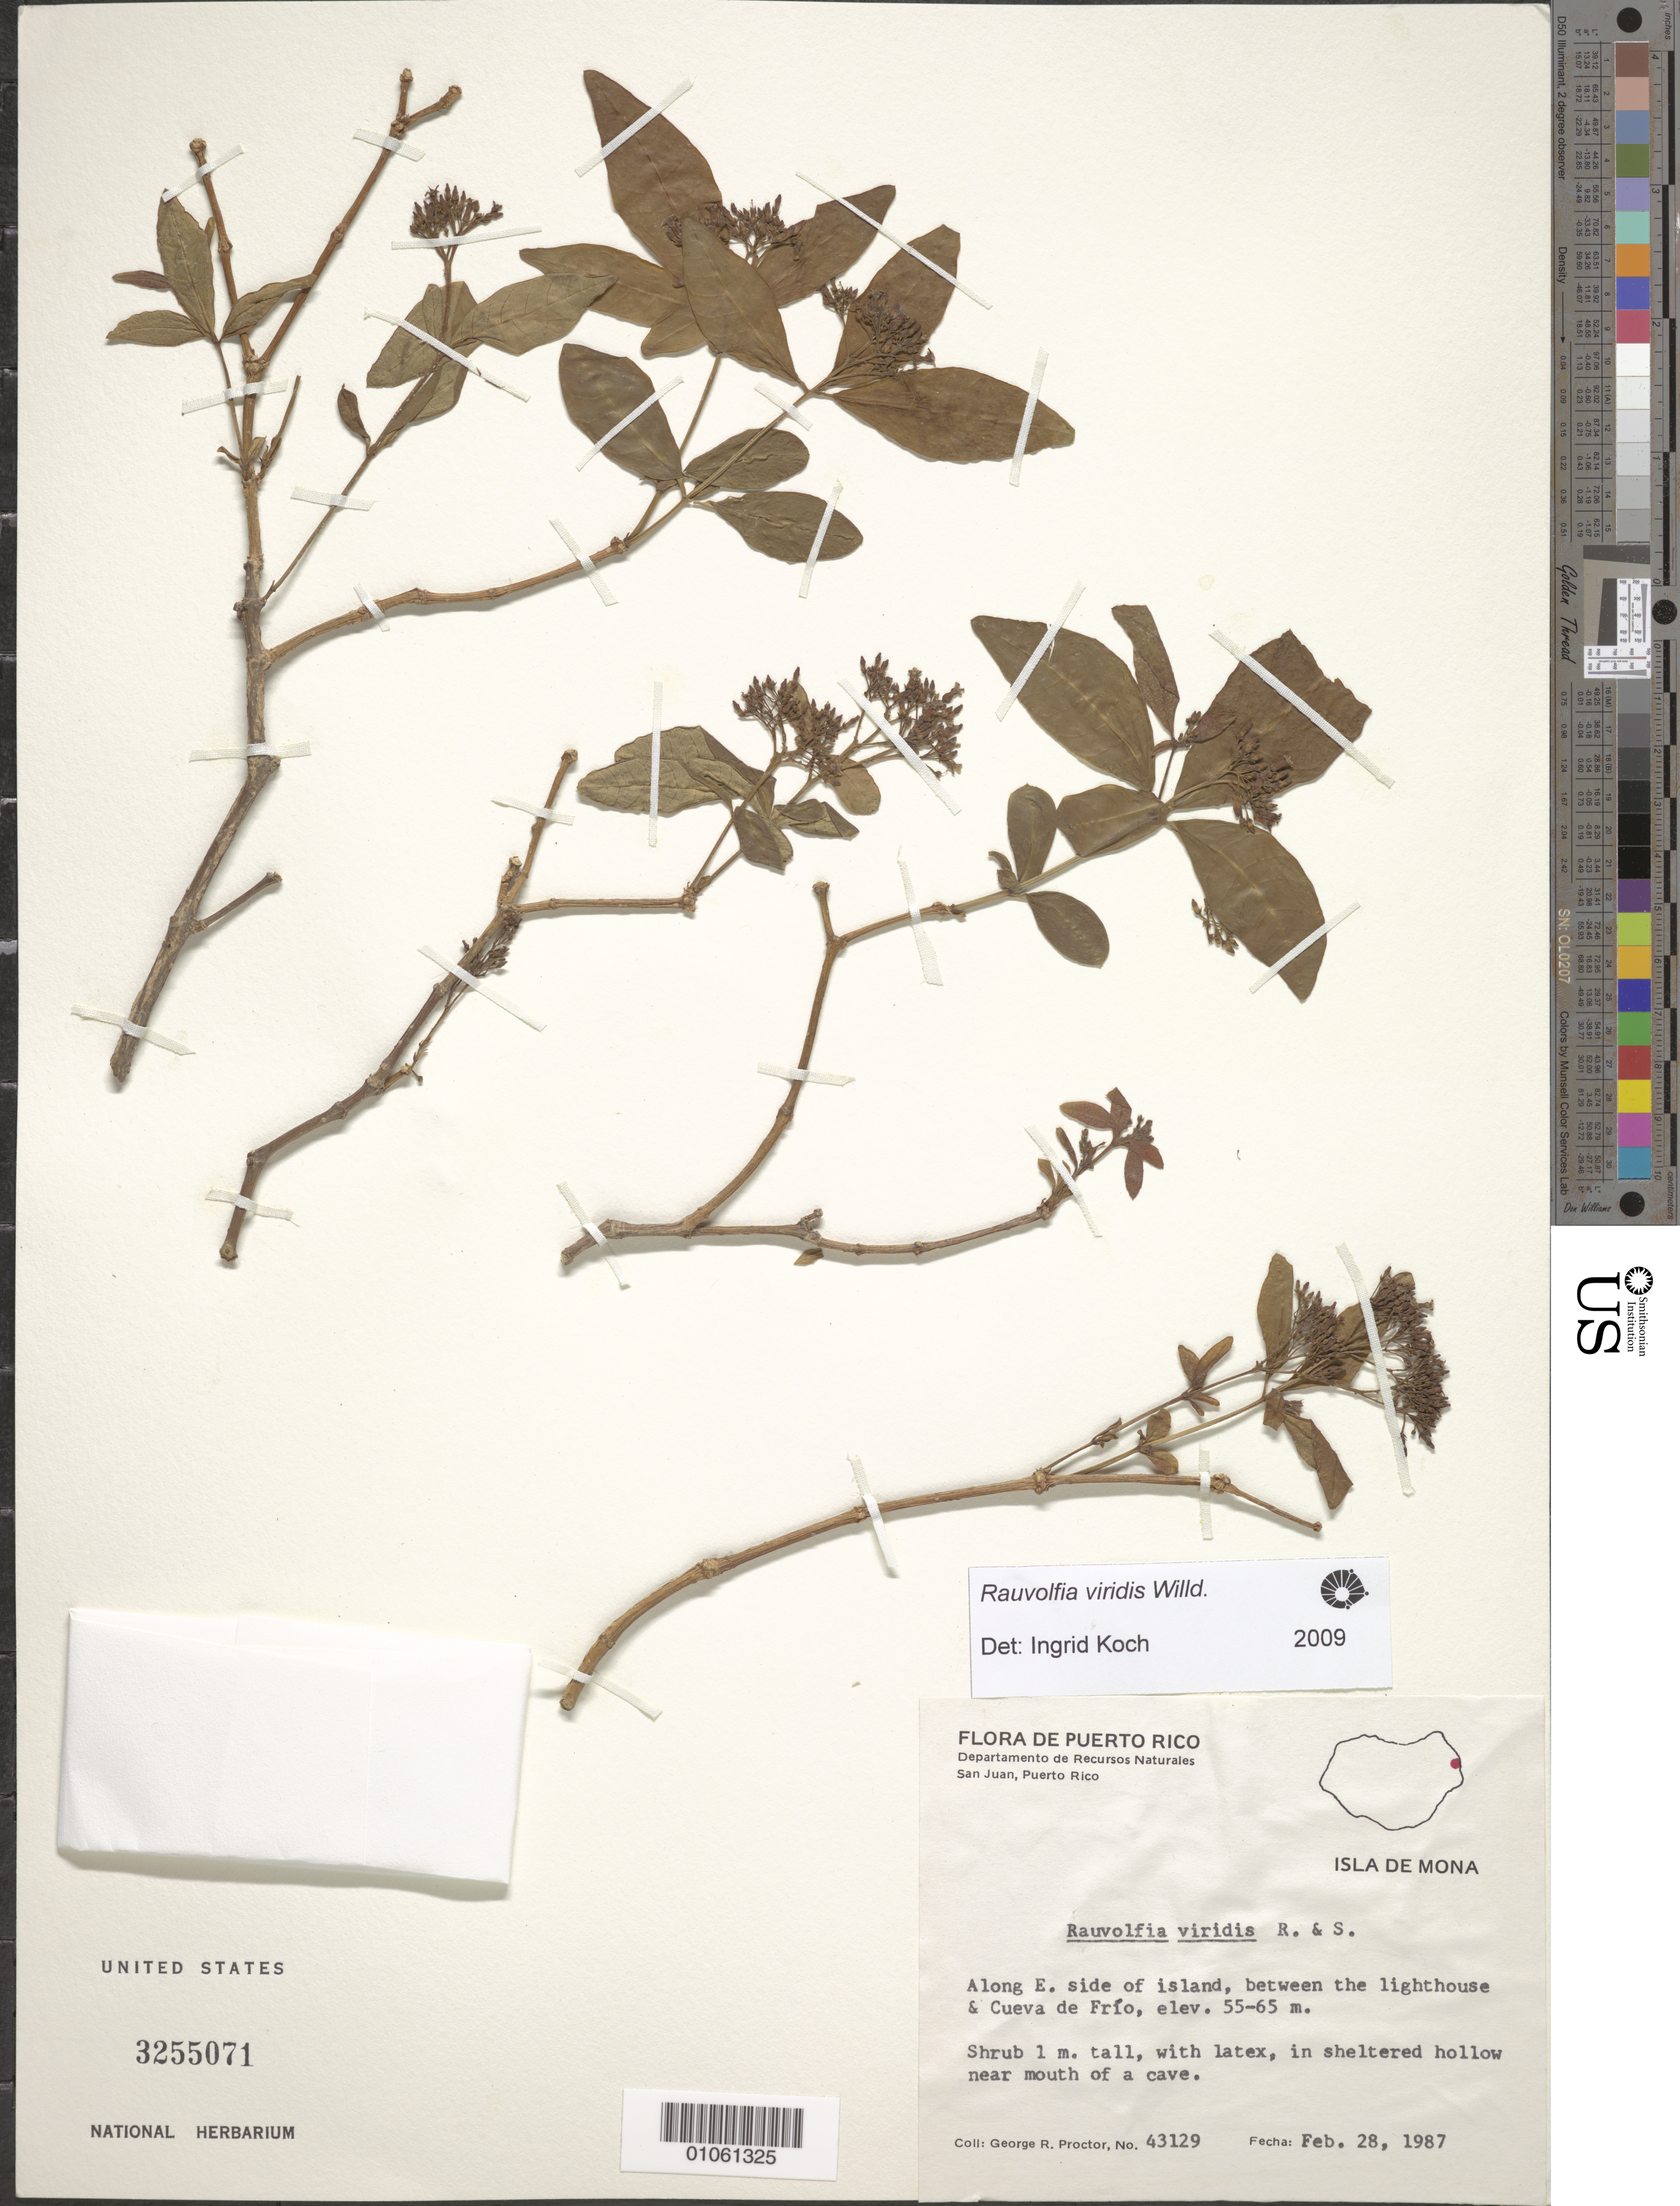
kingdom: Plantae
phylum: Tracheophyta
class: Magnoliopsida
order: Gentianales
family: Apocynaceae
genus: Rauvolfia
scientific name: Rauvolfia viridis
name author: Willd. ex Roem. & Schult.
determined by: Koch, I.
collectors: G. R. Proctor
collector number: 43129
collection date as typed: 28 Feb 1987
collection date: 1987-02-28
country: Puerto Rico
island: Mona I.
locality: East side of island, between the lighthouse and Cueva de Frío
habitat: In sheltered hollow near mouth of a cave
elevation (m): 55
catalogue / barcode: US 3255071